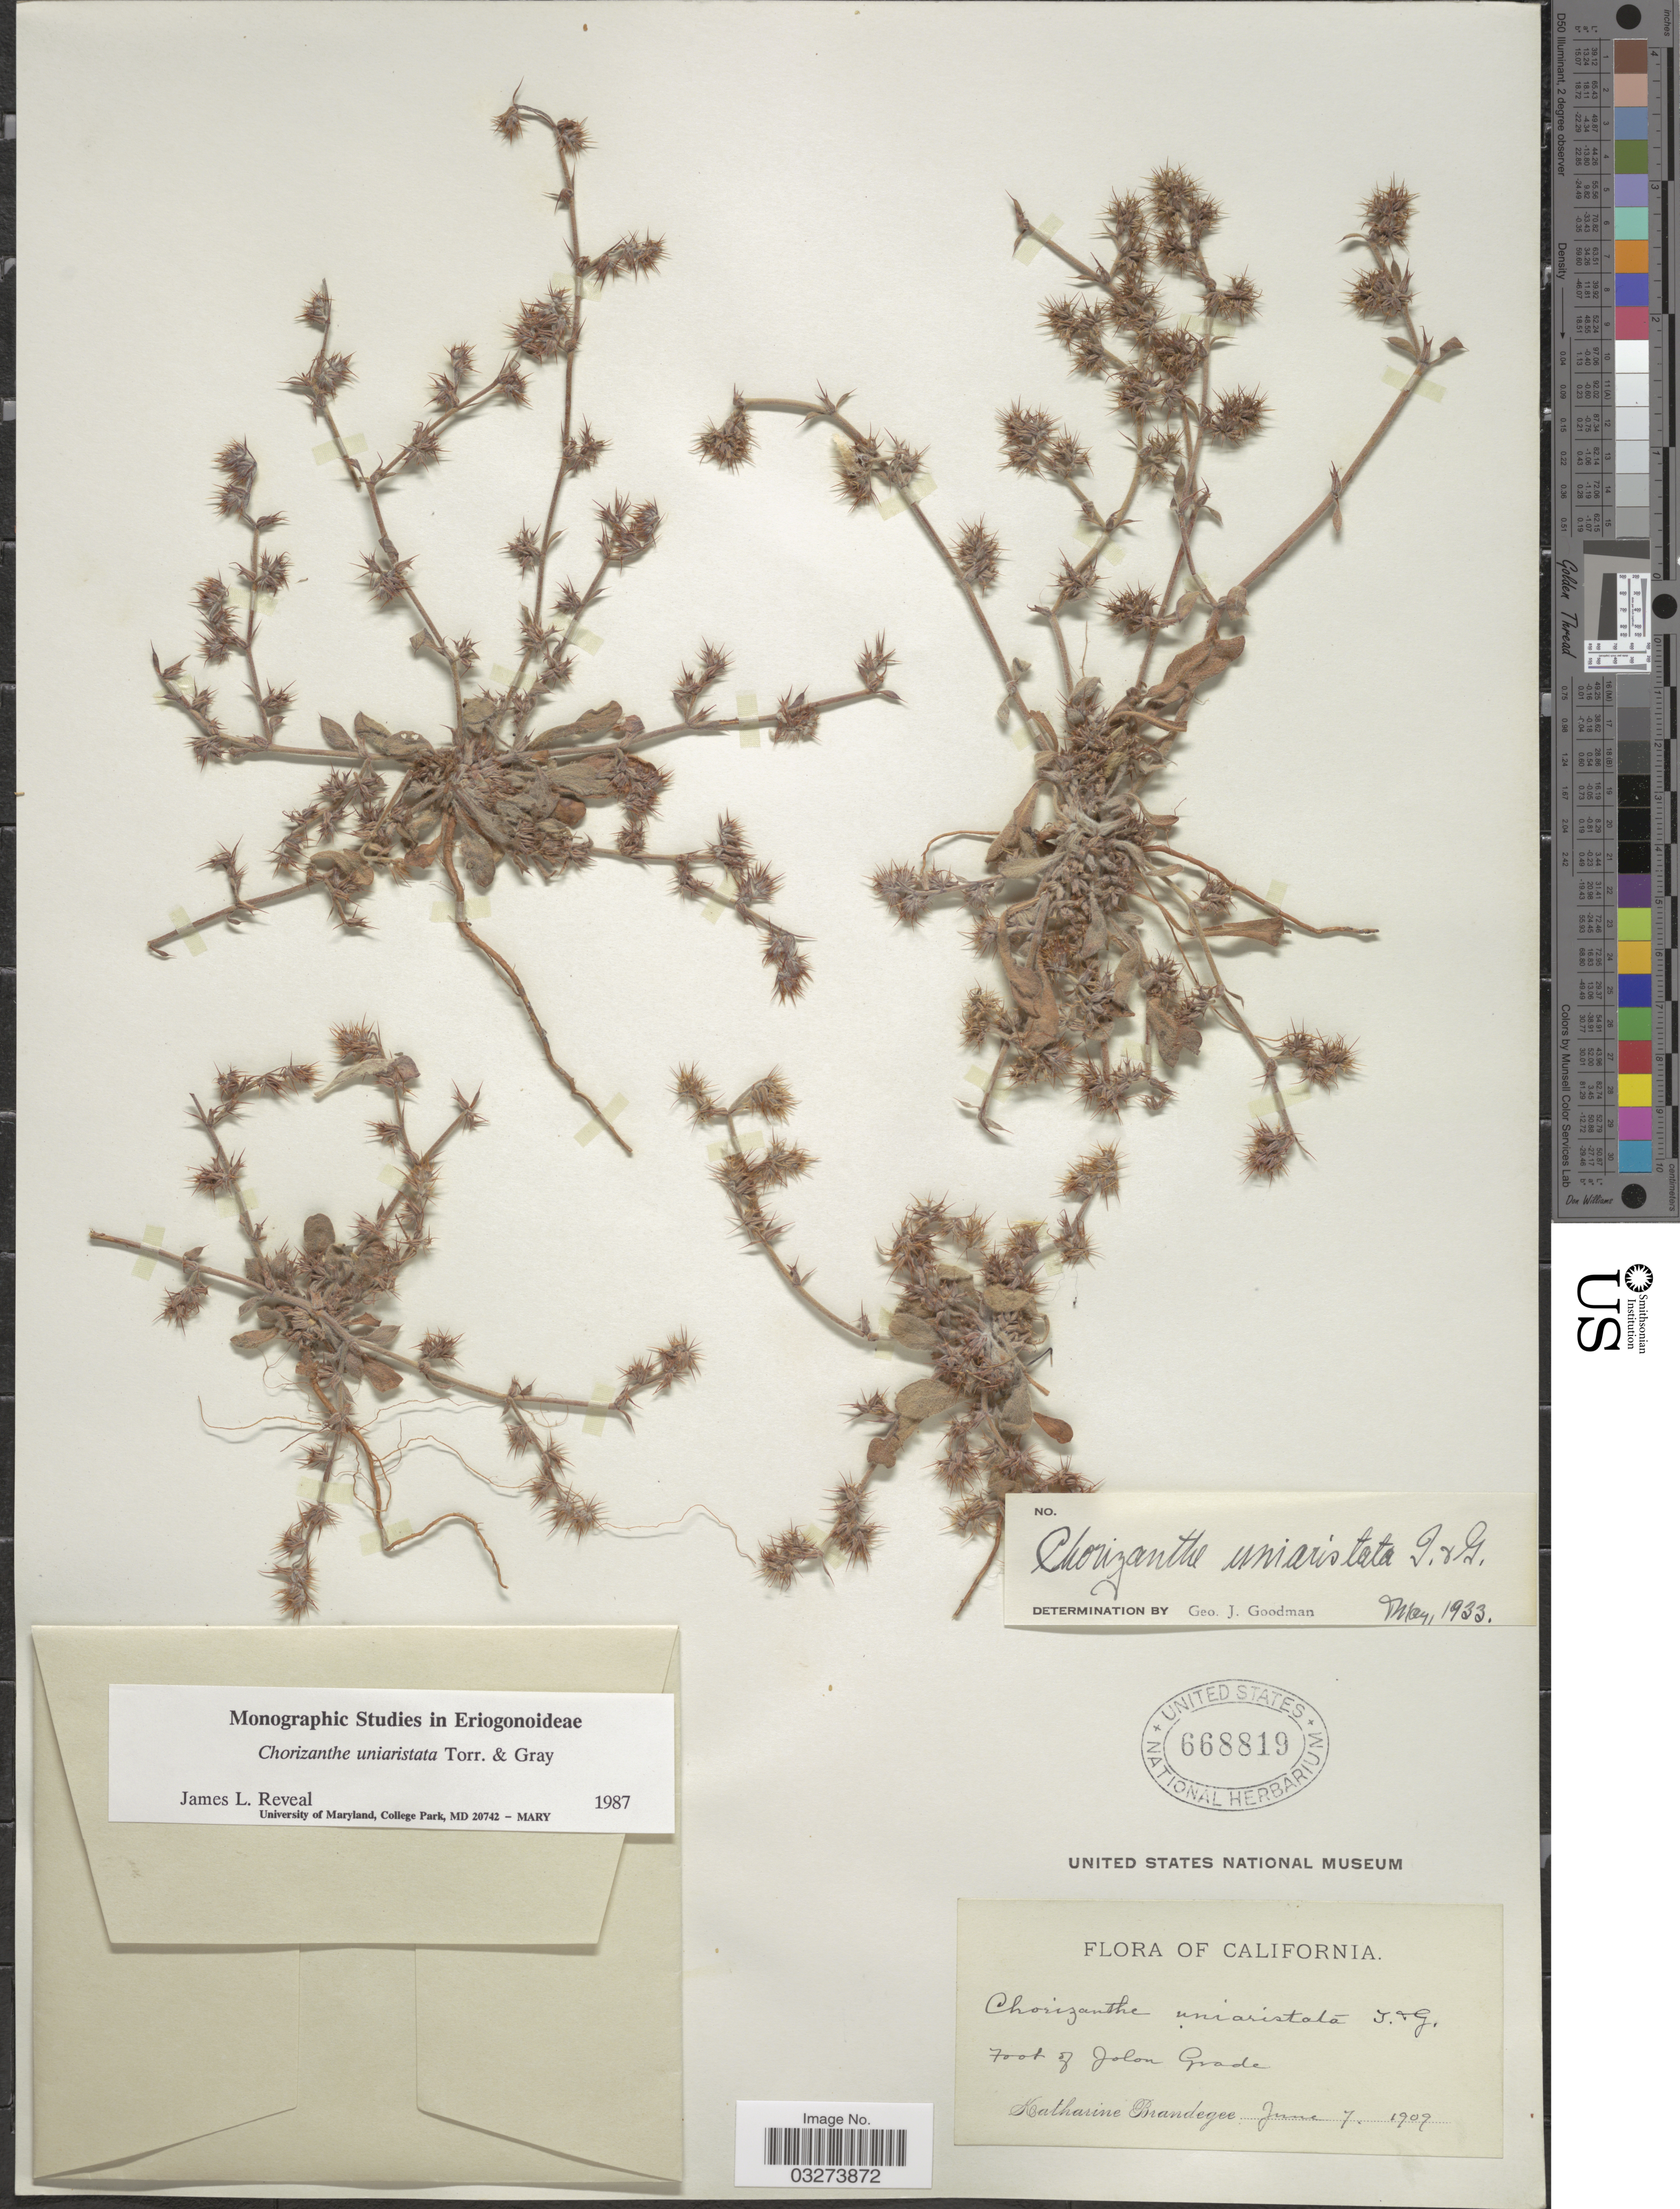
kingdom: Plantae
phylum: Tracheophyta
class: Magnoliopsida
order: Caryophyllales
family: Polygonaceae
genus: Chorizanthe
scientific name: Chorizanthe uniaristata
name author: Torr. & A. Gray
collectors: M. K. Brandegee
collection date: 1909-06-07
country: United States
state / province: California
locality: Foot of Jolon Grade.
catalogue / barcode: US 668819